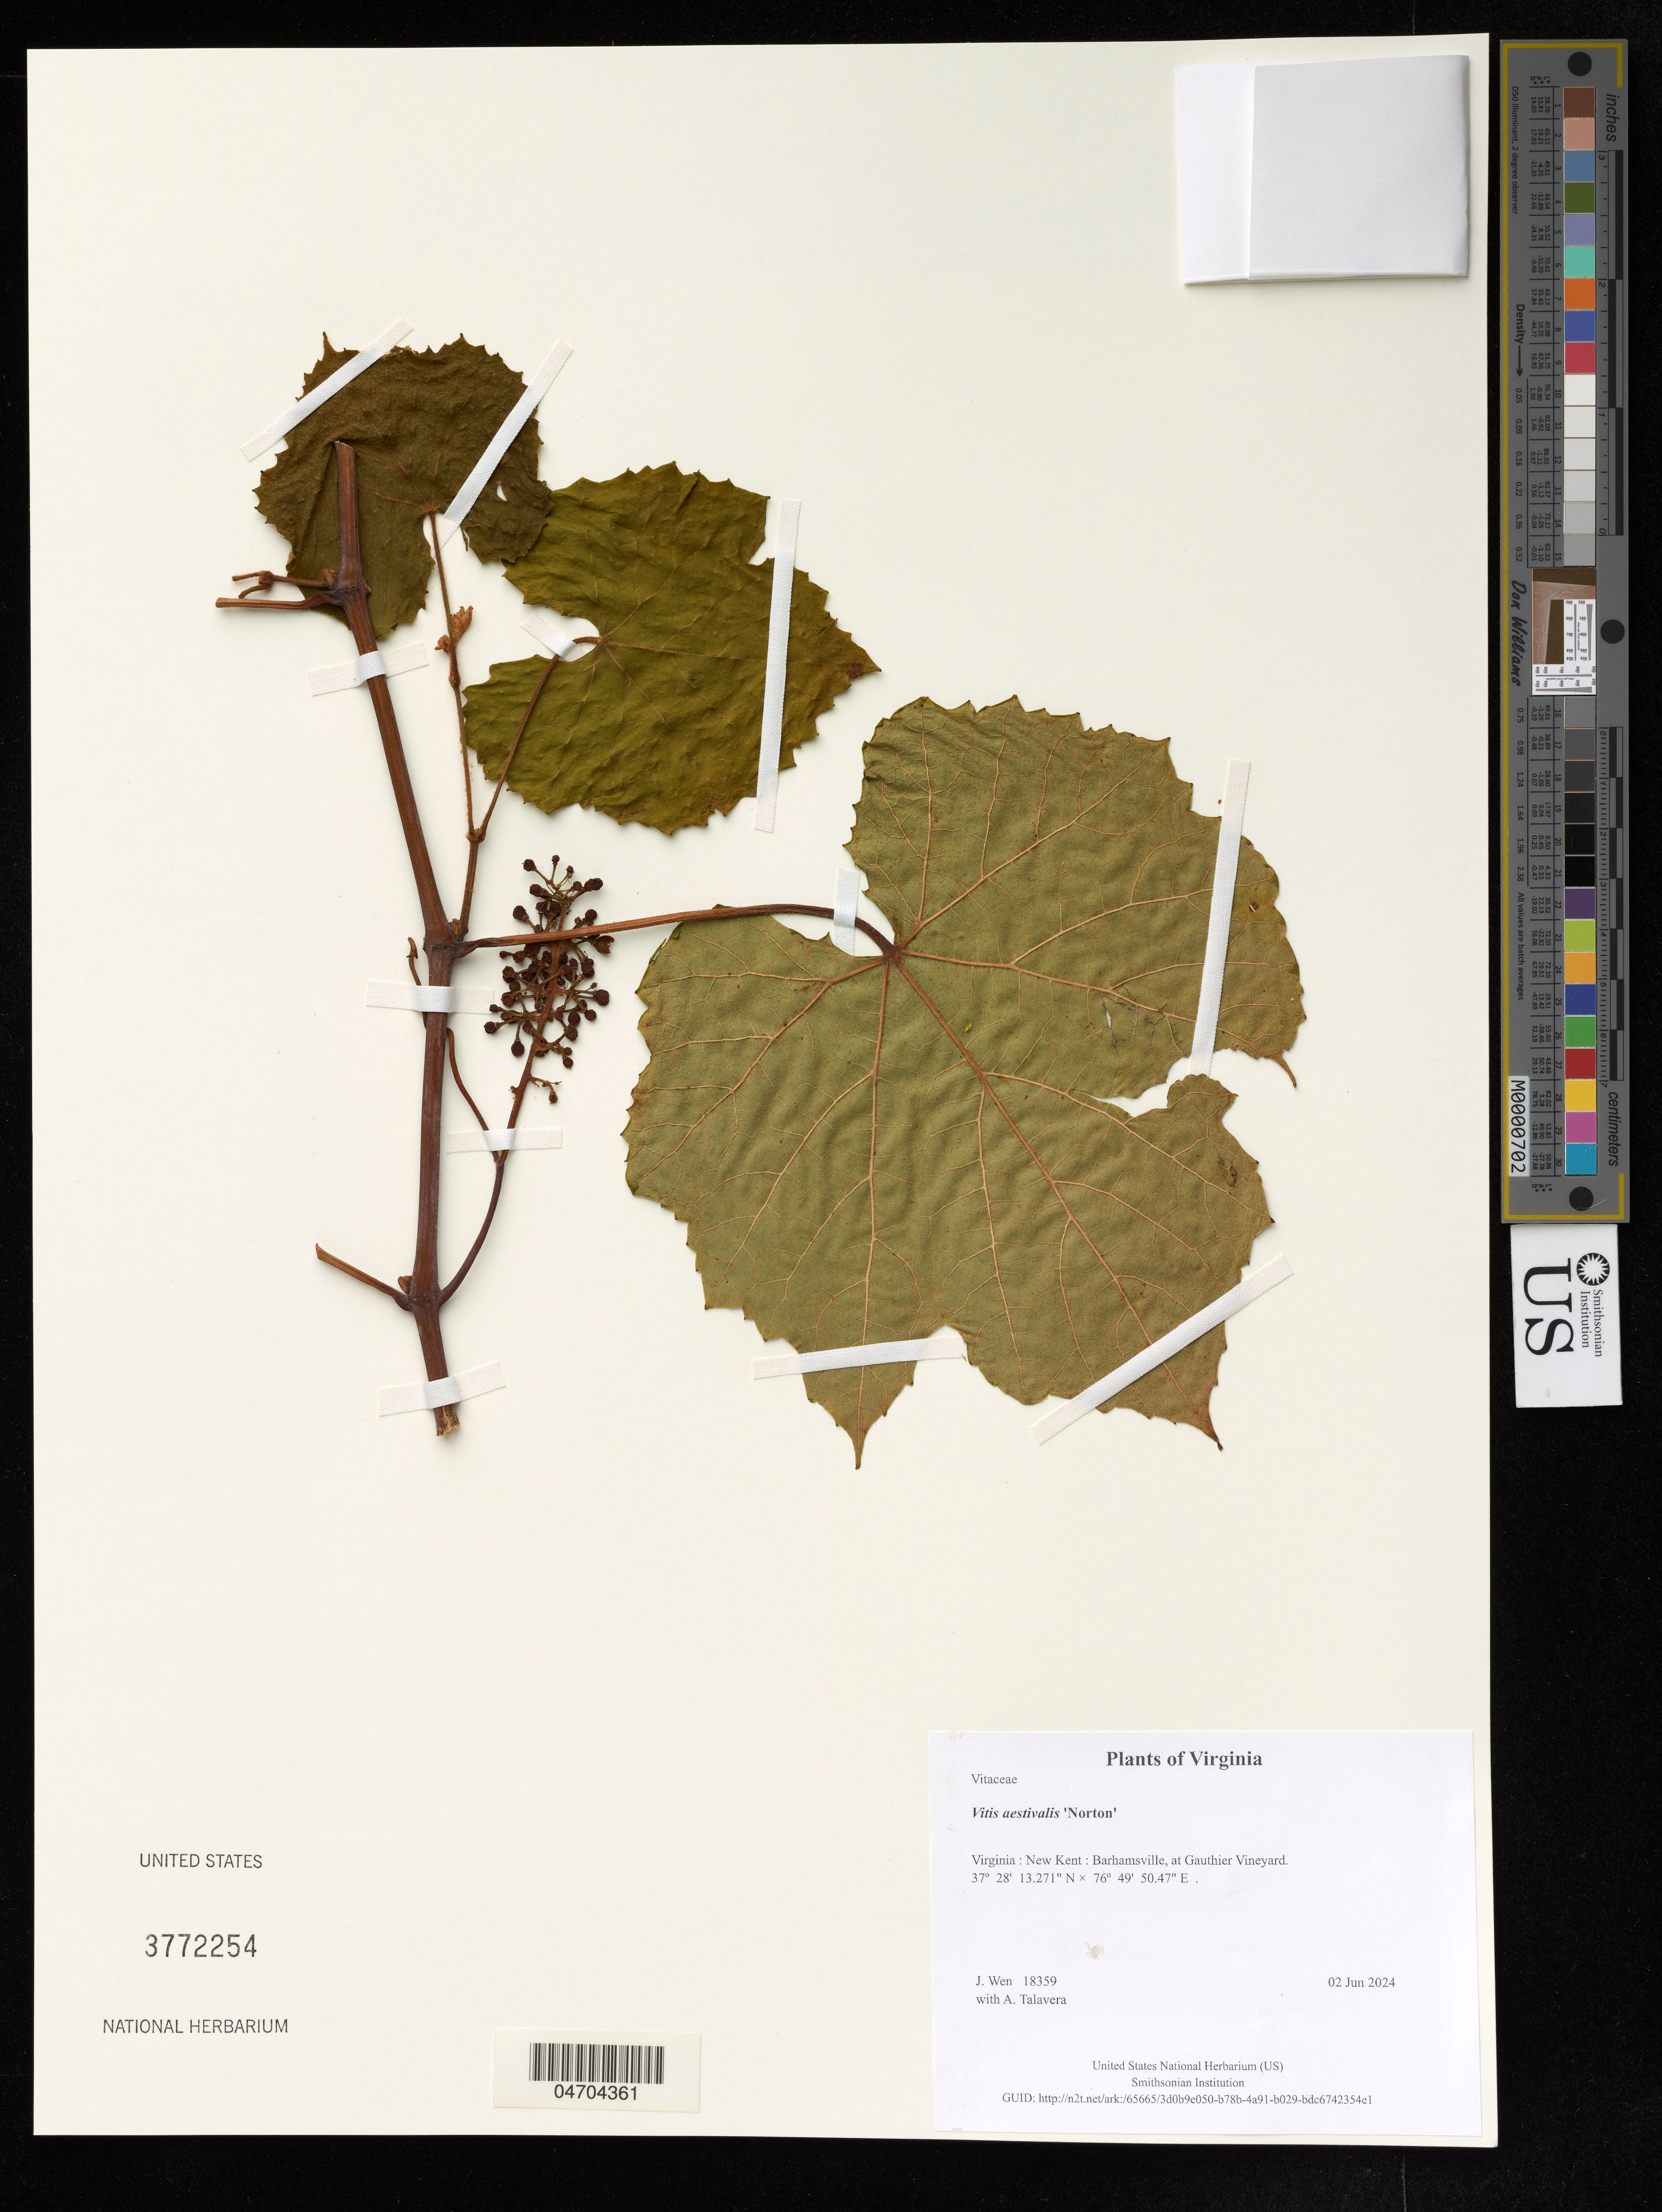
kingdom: Plantae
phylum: Tracheophyta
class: Magnoliopsida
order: Vitales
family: Vitaceae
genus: Vitis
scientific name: Vitis aestivalis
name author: Michx.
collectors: J. Wen & A. Talavera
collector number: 18359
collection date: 2024-06-02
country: United States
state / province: Virginia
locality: New Kent: Barhamsville, at Gauthier Vineyard.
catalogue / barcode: US 3772254